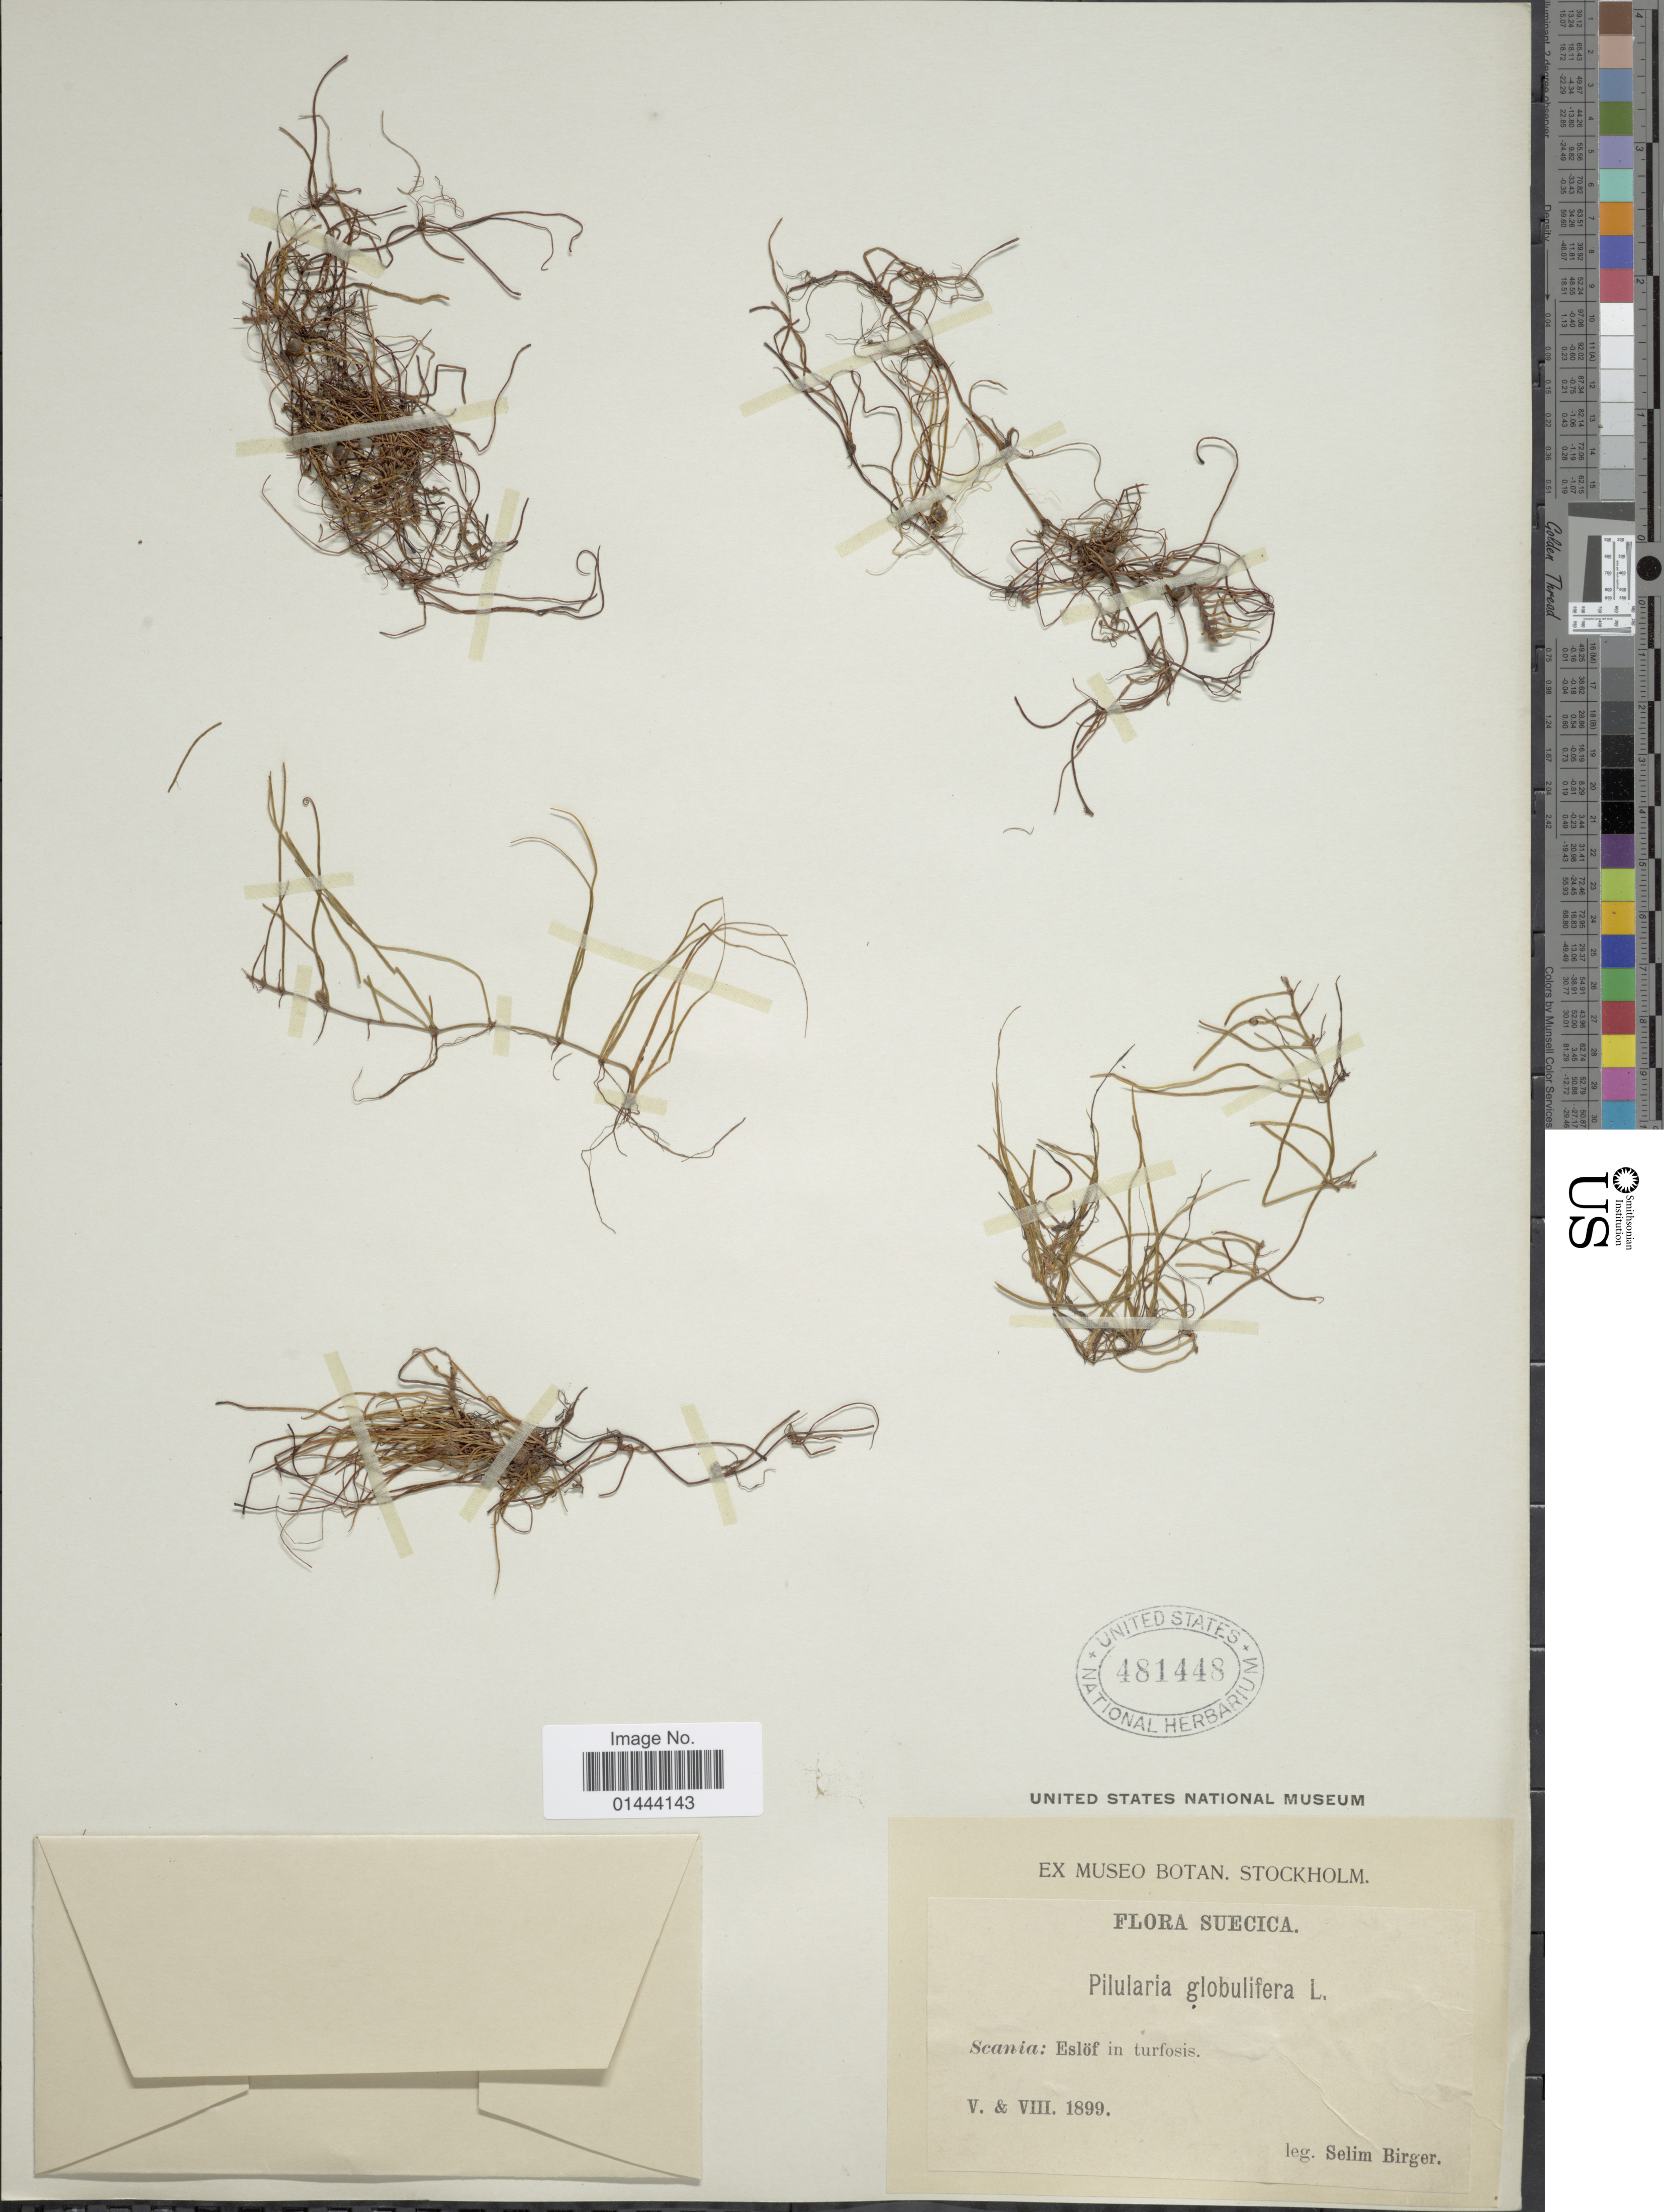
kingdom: Plantae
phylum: Tracheophyta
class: Polypodiopsida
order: Salviniales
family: Marsileaceae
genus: Pilularia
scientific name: Pilularia globulifera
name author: L.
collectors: S. Birger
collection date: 1899-05/1899-08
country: Sweden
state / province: Skåne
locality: Scania: Eslöf in turfosis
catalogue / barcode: US 481448